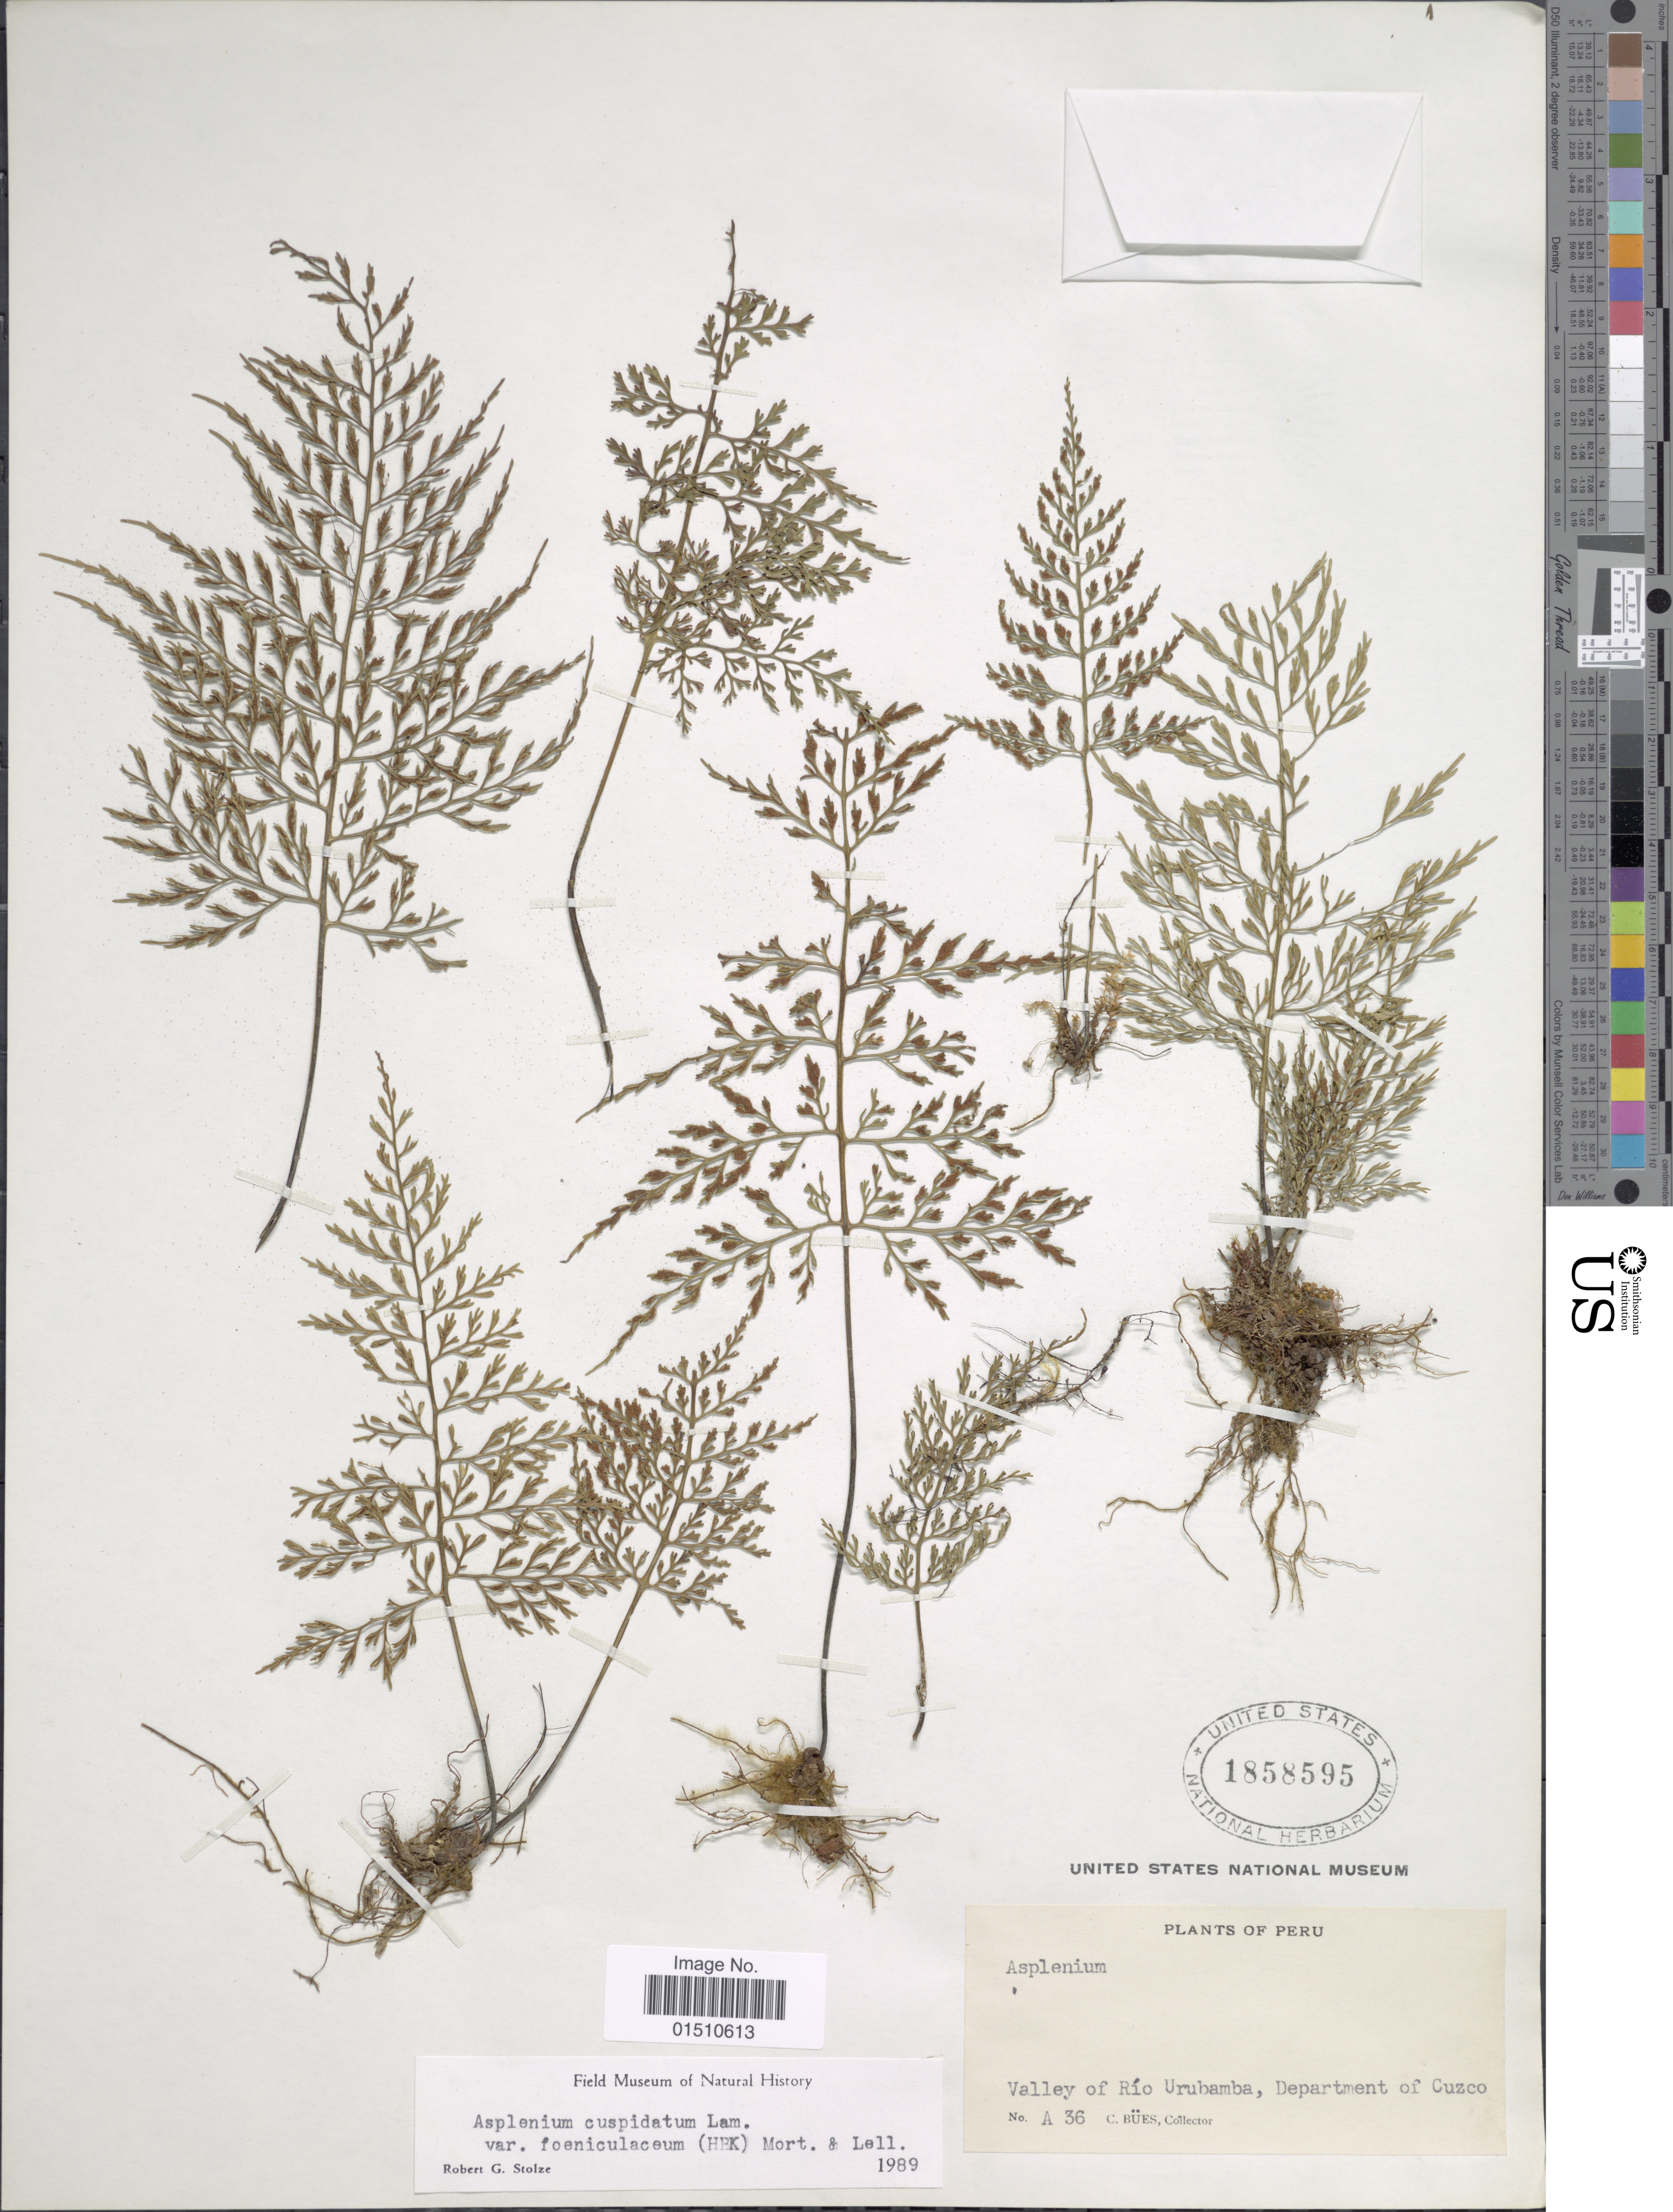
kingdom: Plantae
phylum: Tracheophyta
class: Polypodiopsida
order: Polypodiales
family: Aspleniaceae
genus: Asplenium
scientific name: Asplenium cuspidatum var. foeniculaceum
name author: (Kunth) C.V. Morton & Lellinger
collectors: C. Bues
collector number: A36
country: Peru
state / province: Cusco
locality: Peru, Valley of Rio Urubamba, Department of Cuzco.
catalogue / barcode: US 1858595